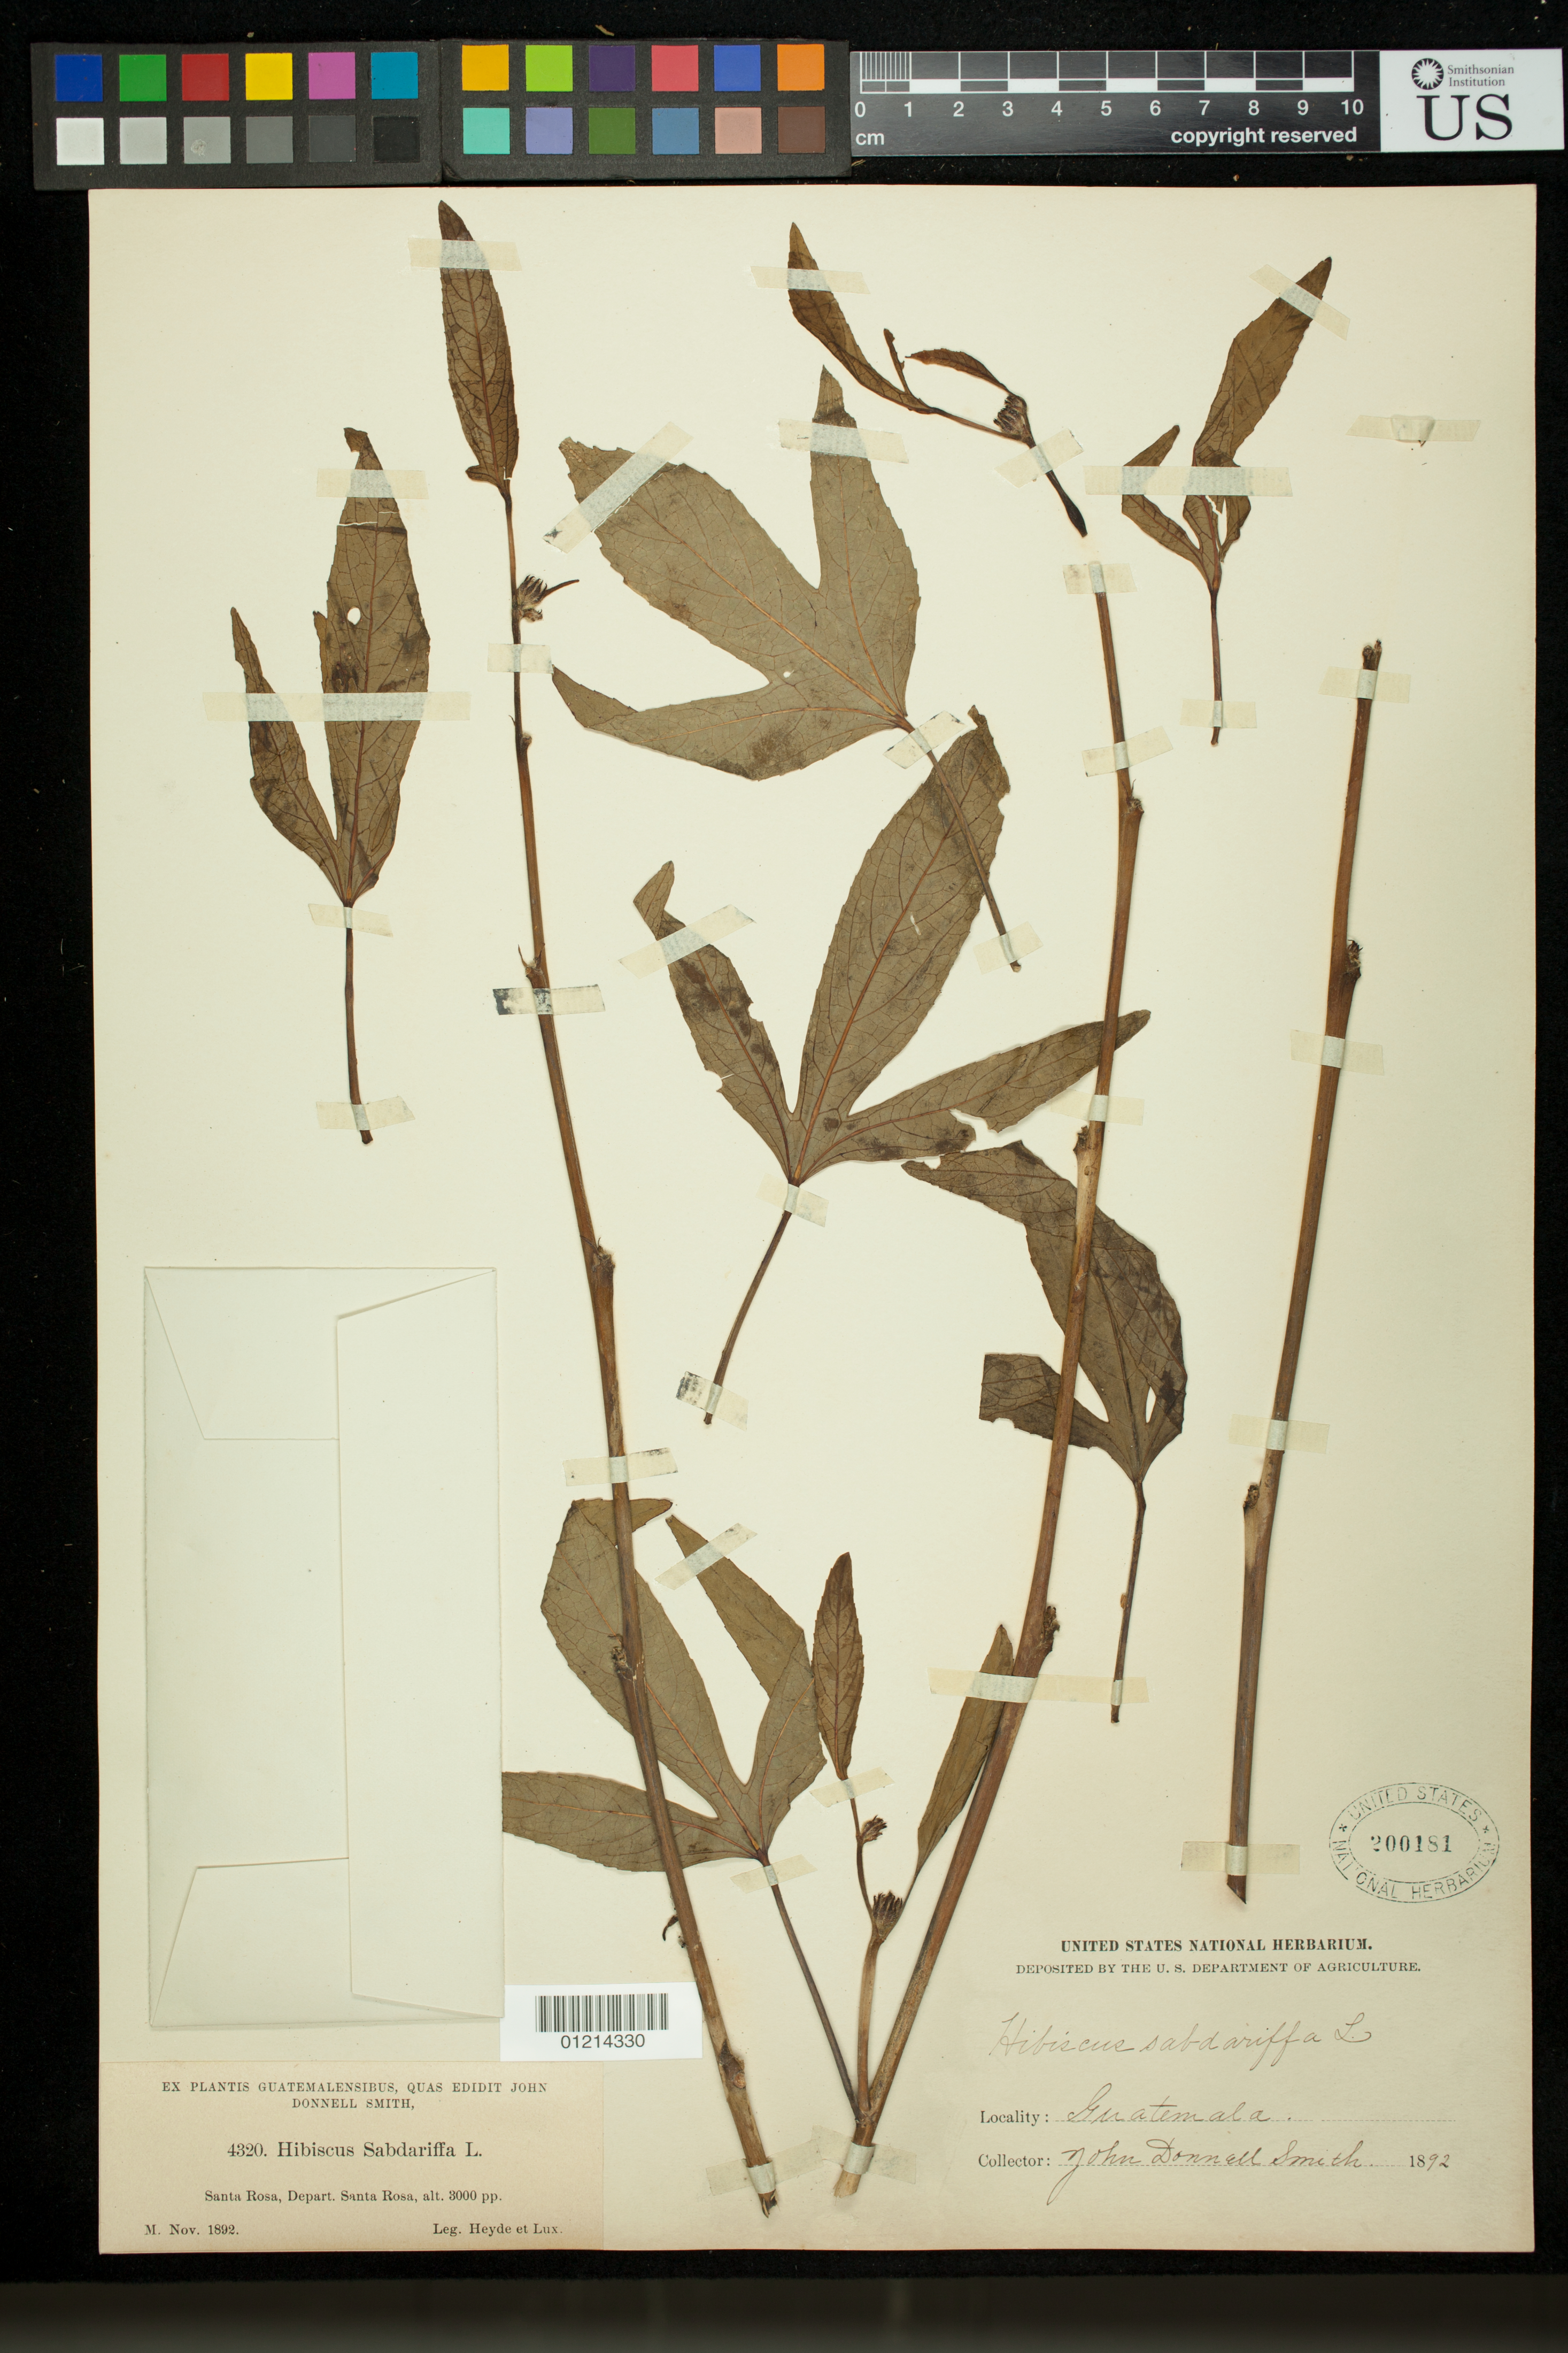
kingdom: Plantae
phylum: Tracheophyta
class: Magnoliopsida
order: Malvales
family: Malvaceae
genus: Sabdariffa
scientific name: Sabdariffa gossypiifolia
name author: (Mill.) M.M. Hanes & R.L. Barrett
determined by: Dorr, Laurence J., Curator (BOT), Smithsonian Institution - National Museum of Natural History (UNITED STATES)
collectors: E. T. Heyde & E. Lux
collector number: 4320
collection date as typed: Nov 1892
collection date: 1892-11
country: Guatemala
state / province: Santa Rosa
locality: Santa Rosa, Dept. Santa Rosa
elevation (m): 914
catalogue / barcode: US 200181